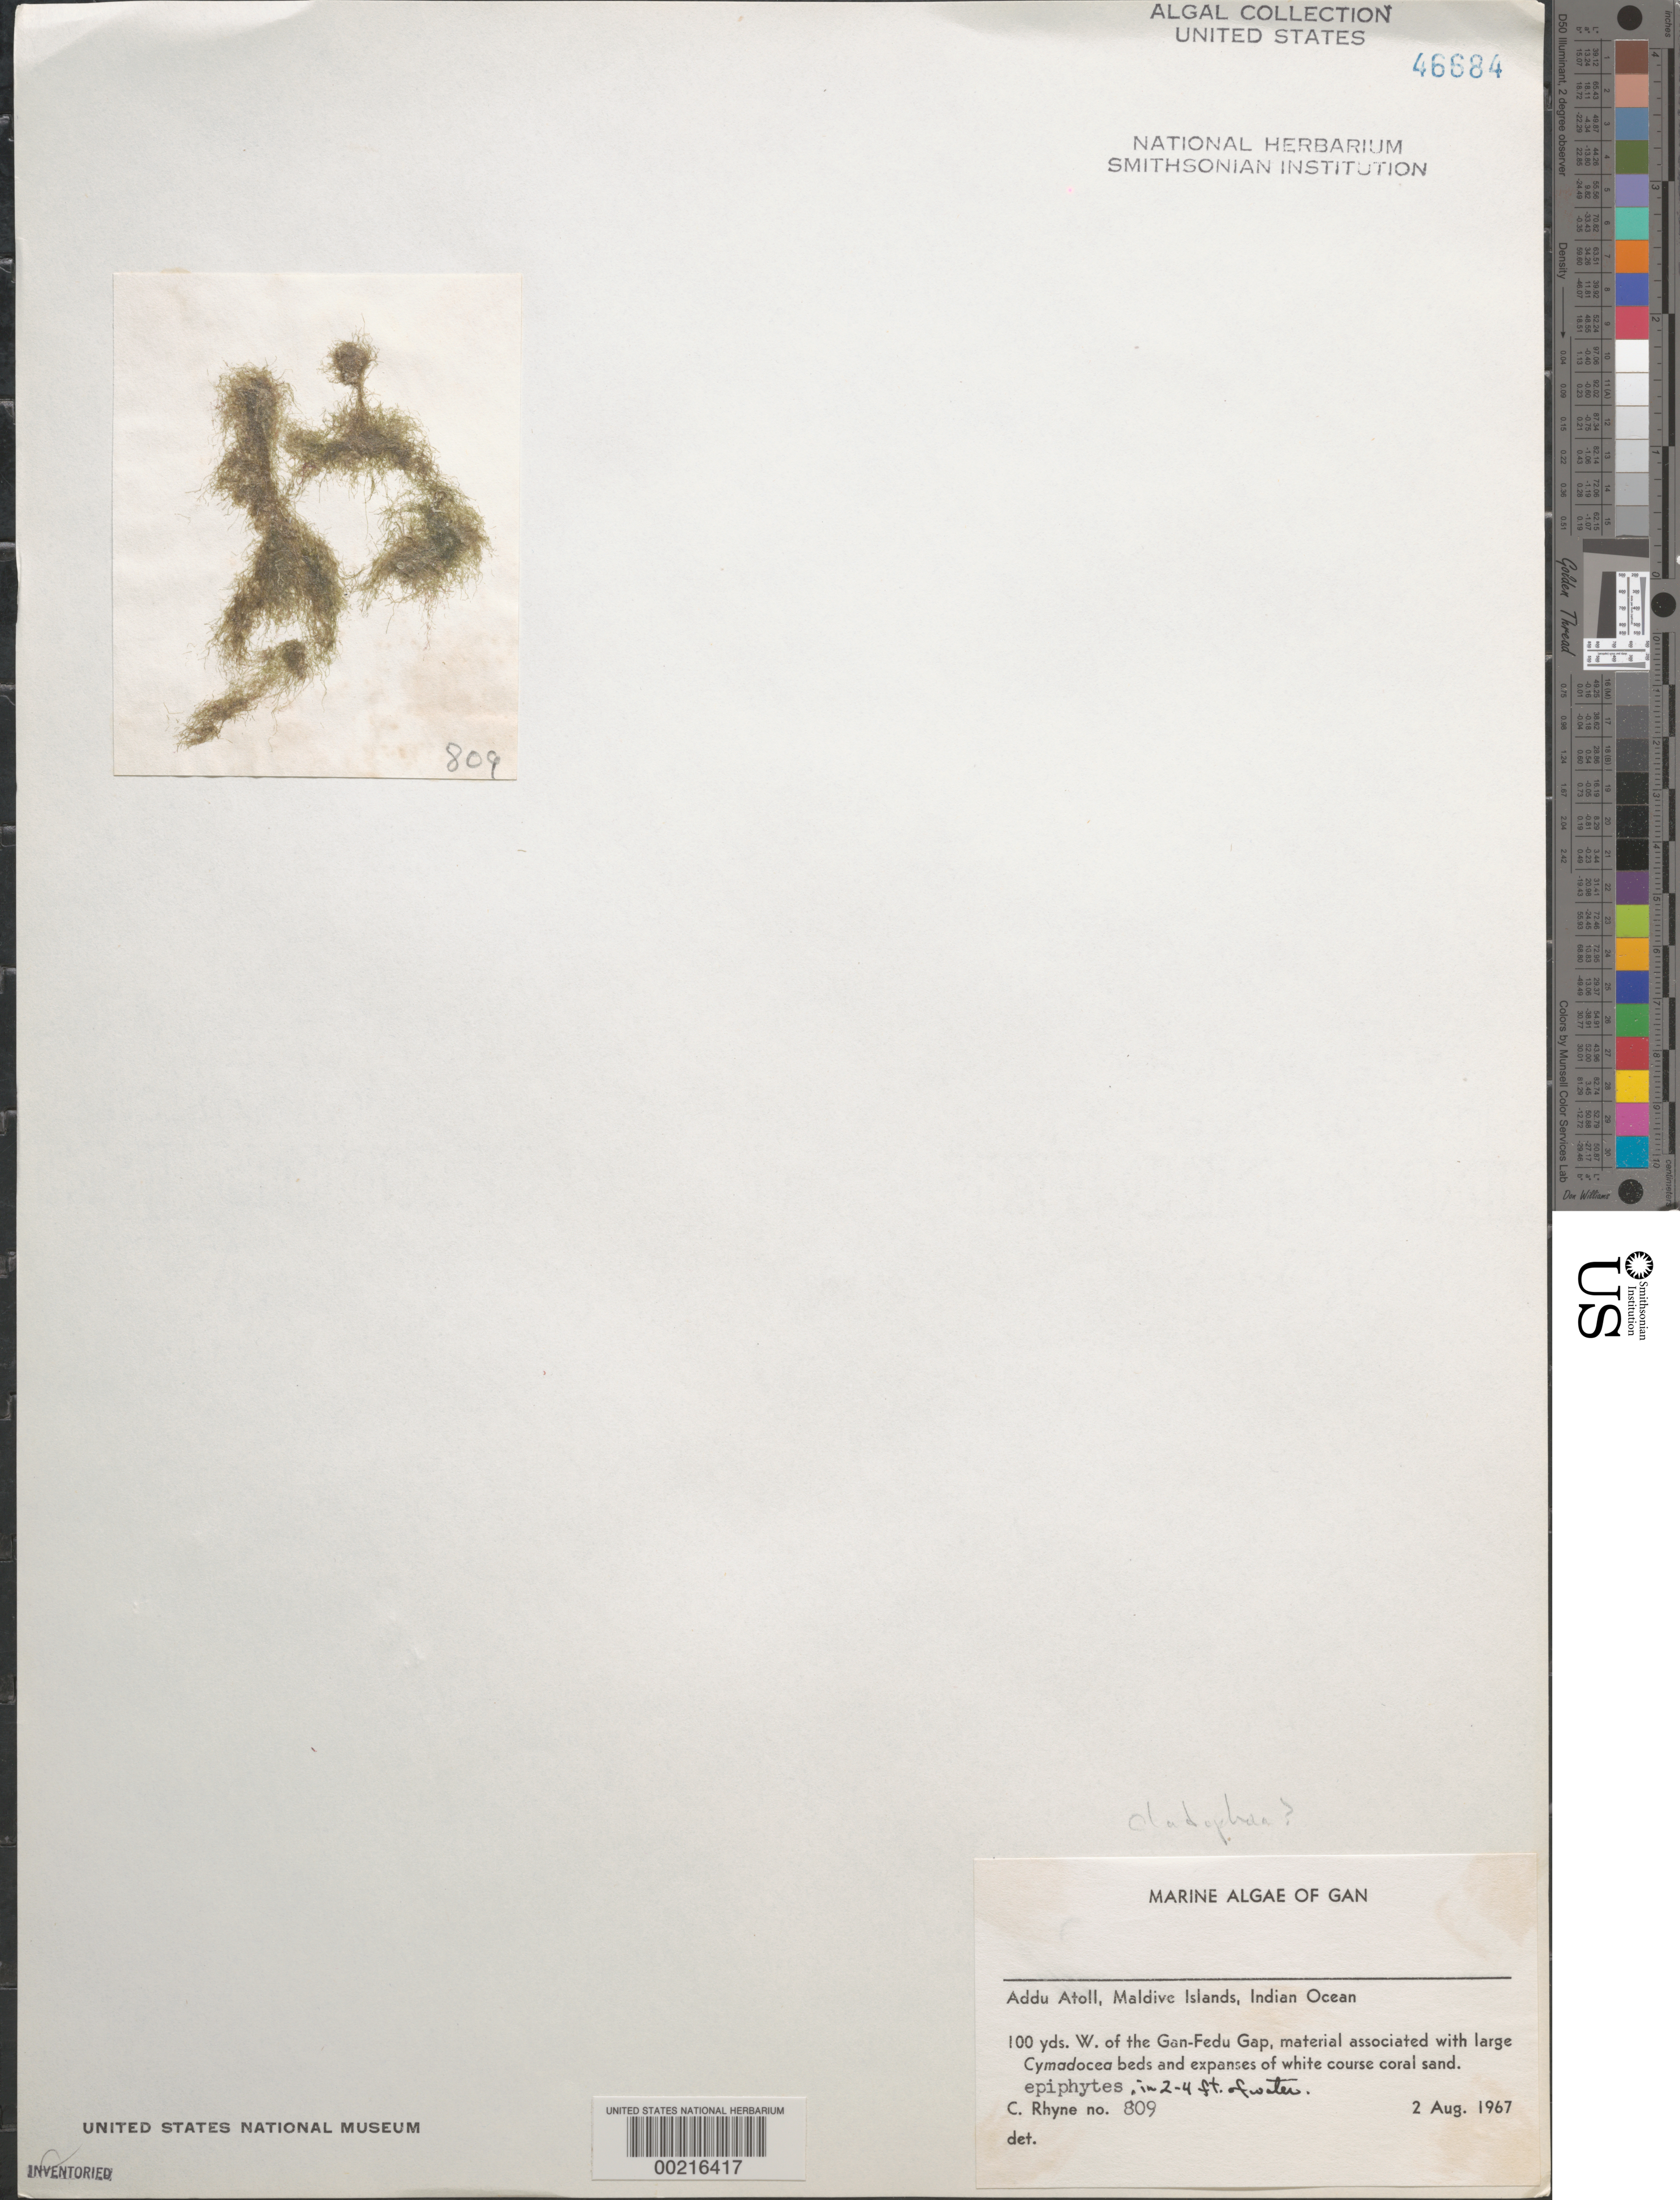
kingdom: Plantae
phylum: Chlorophyta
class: Ulvophyceae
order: Cladophorales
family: Cladophoraceae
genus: Cladophora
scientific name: Cladophora sp.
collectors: C. Rhyne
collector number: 809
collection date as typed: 02 Aug 1967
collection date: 1967-08-02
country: Maldive Islands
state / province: Seenu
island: Gan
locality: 100 yards west of Gan-Fedu Gap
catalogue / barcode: US 46684